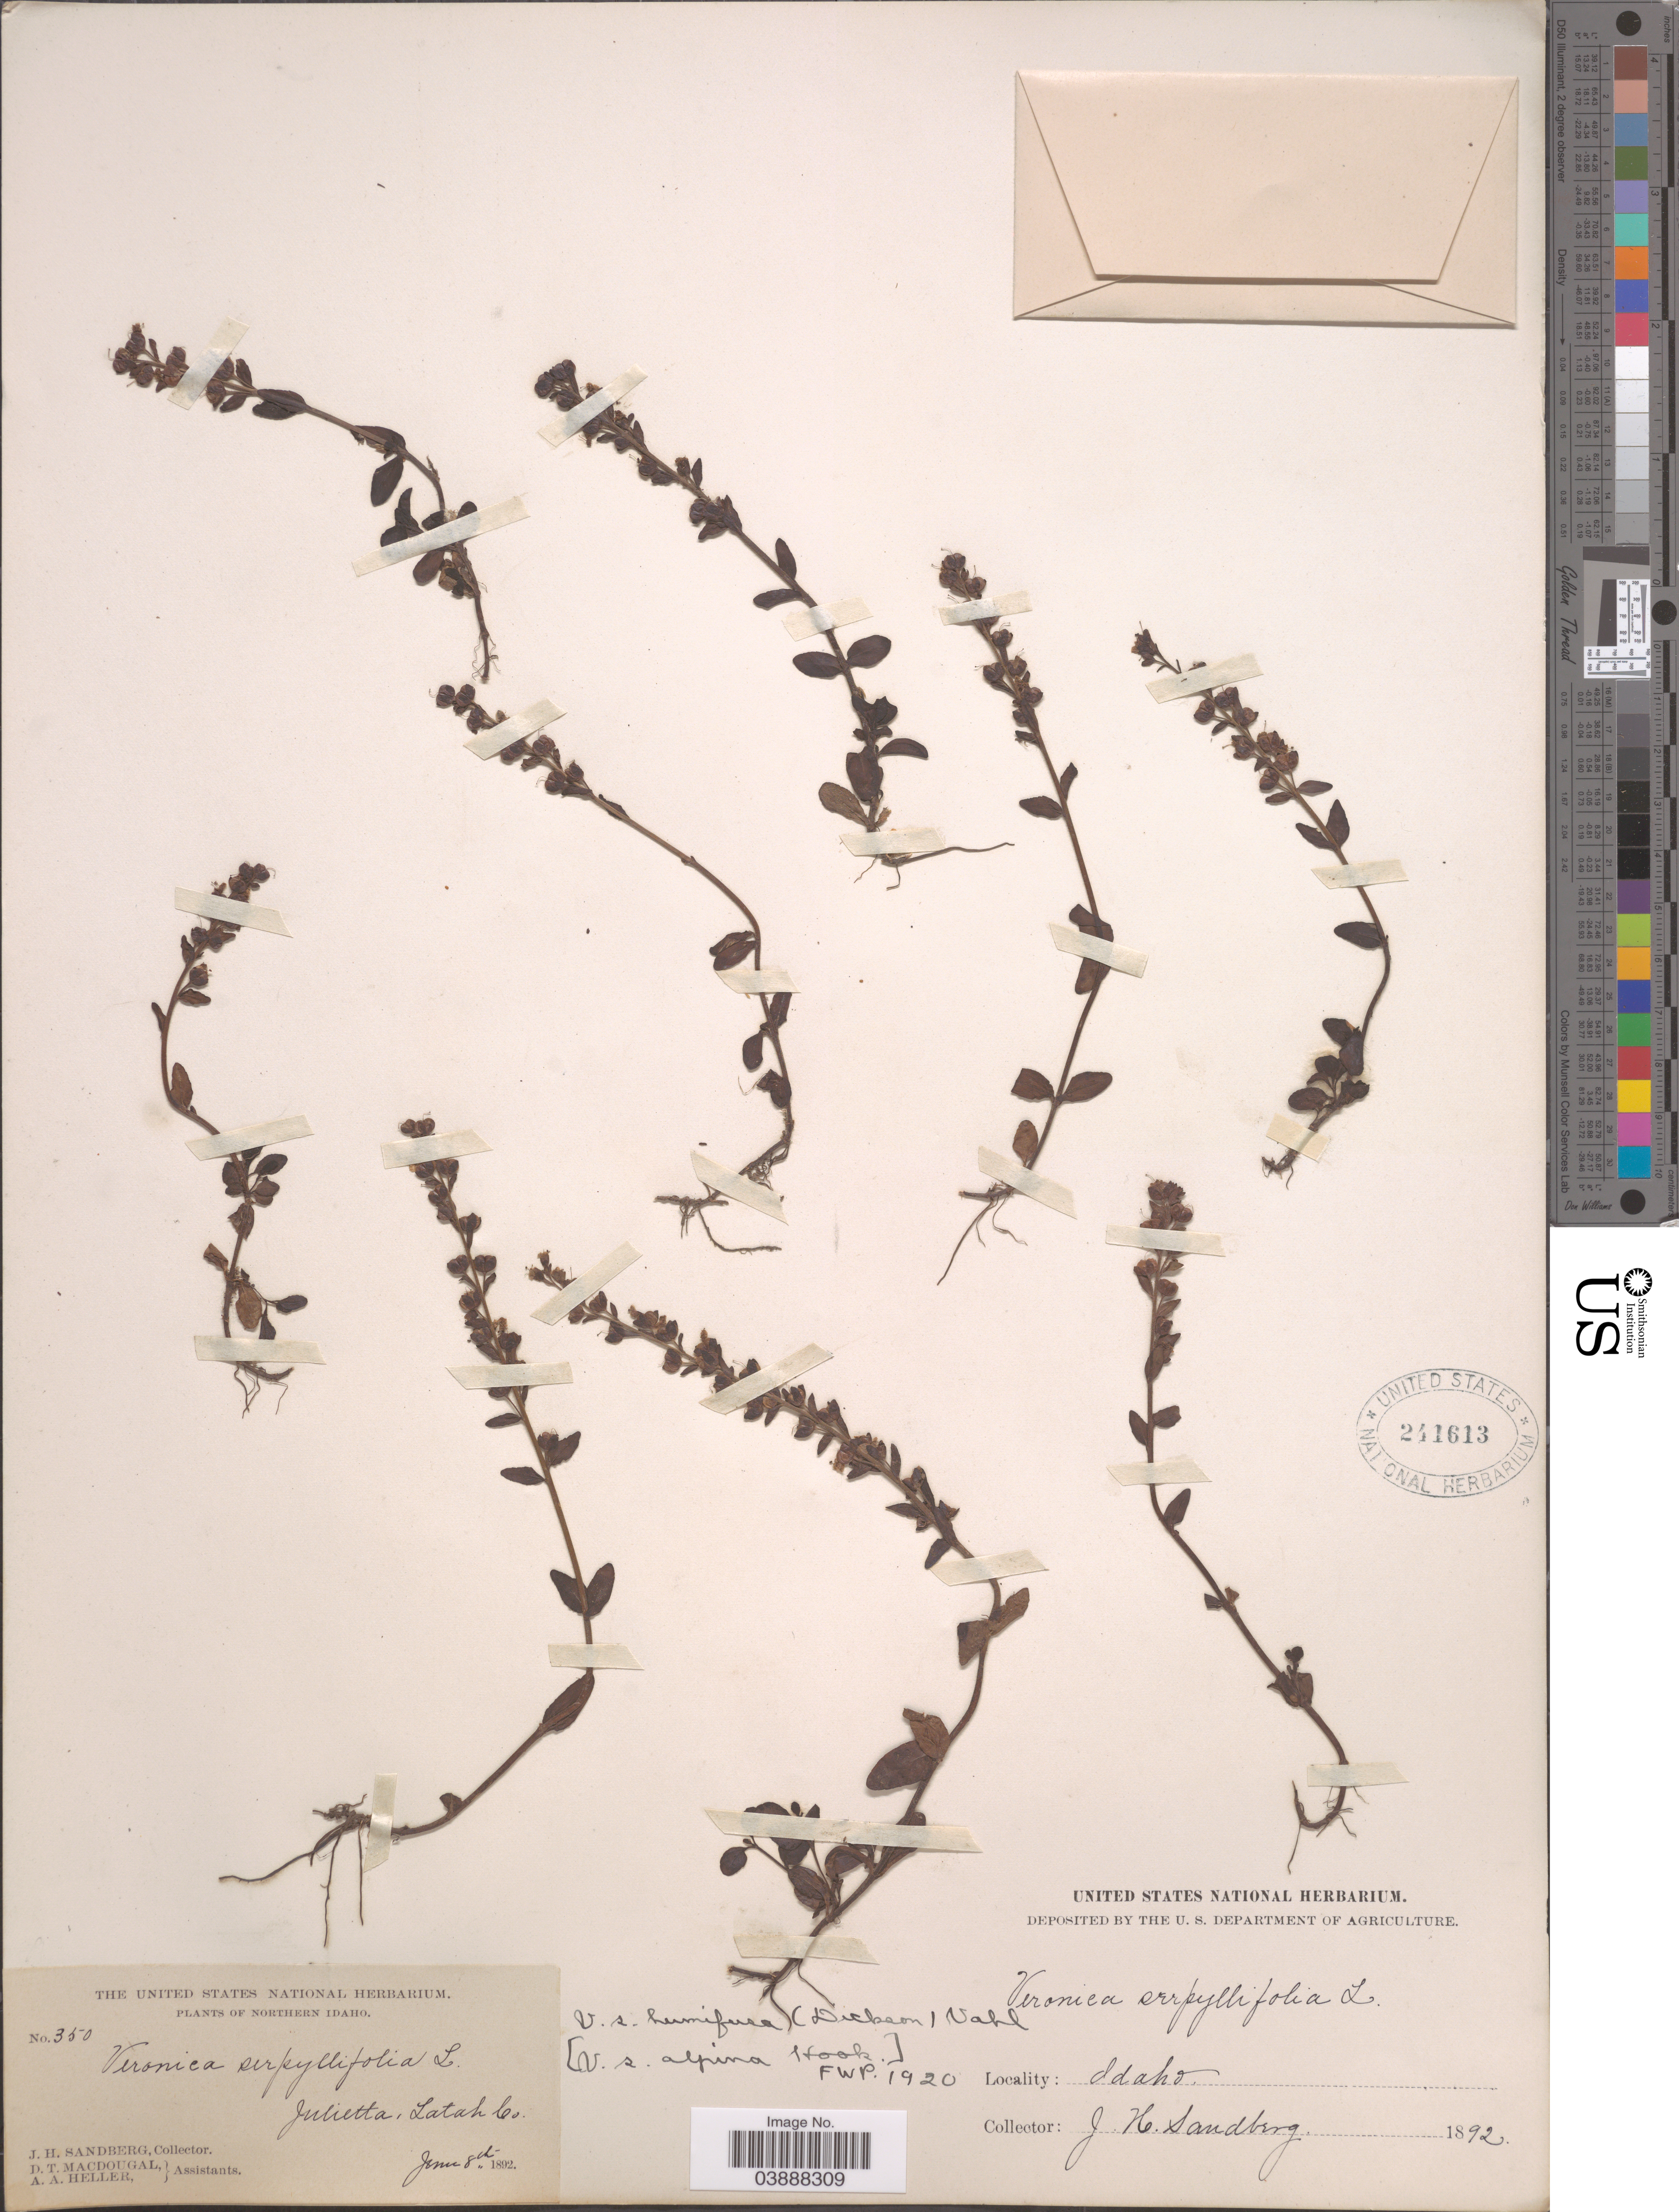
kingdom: Plantae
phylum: Tracheophyta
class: Magnoliopsida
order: Lamiales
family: Plantaginaceae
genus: Veronica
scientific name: Veronica serpyllifolia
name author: L.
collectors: J. H. Sandberg, D. T. MacDougal & A. A. Heller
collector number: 350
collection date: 1892-06-08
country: United States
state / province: Idaho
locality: Northern Idaho. Julietta, Latah Co.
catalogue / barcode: US 241613